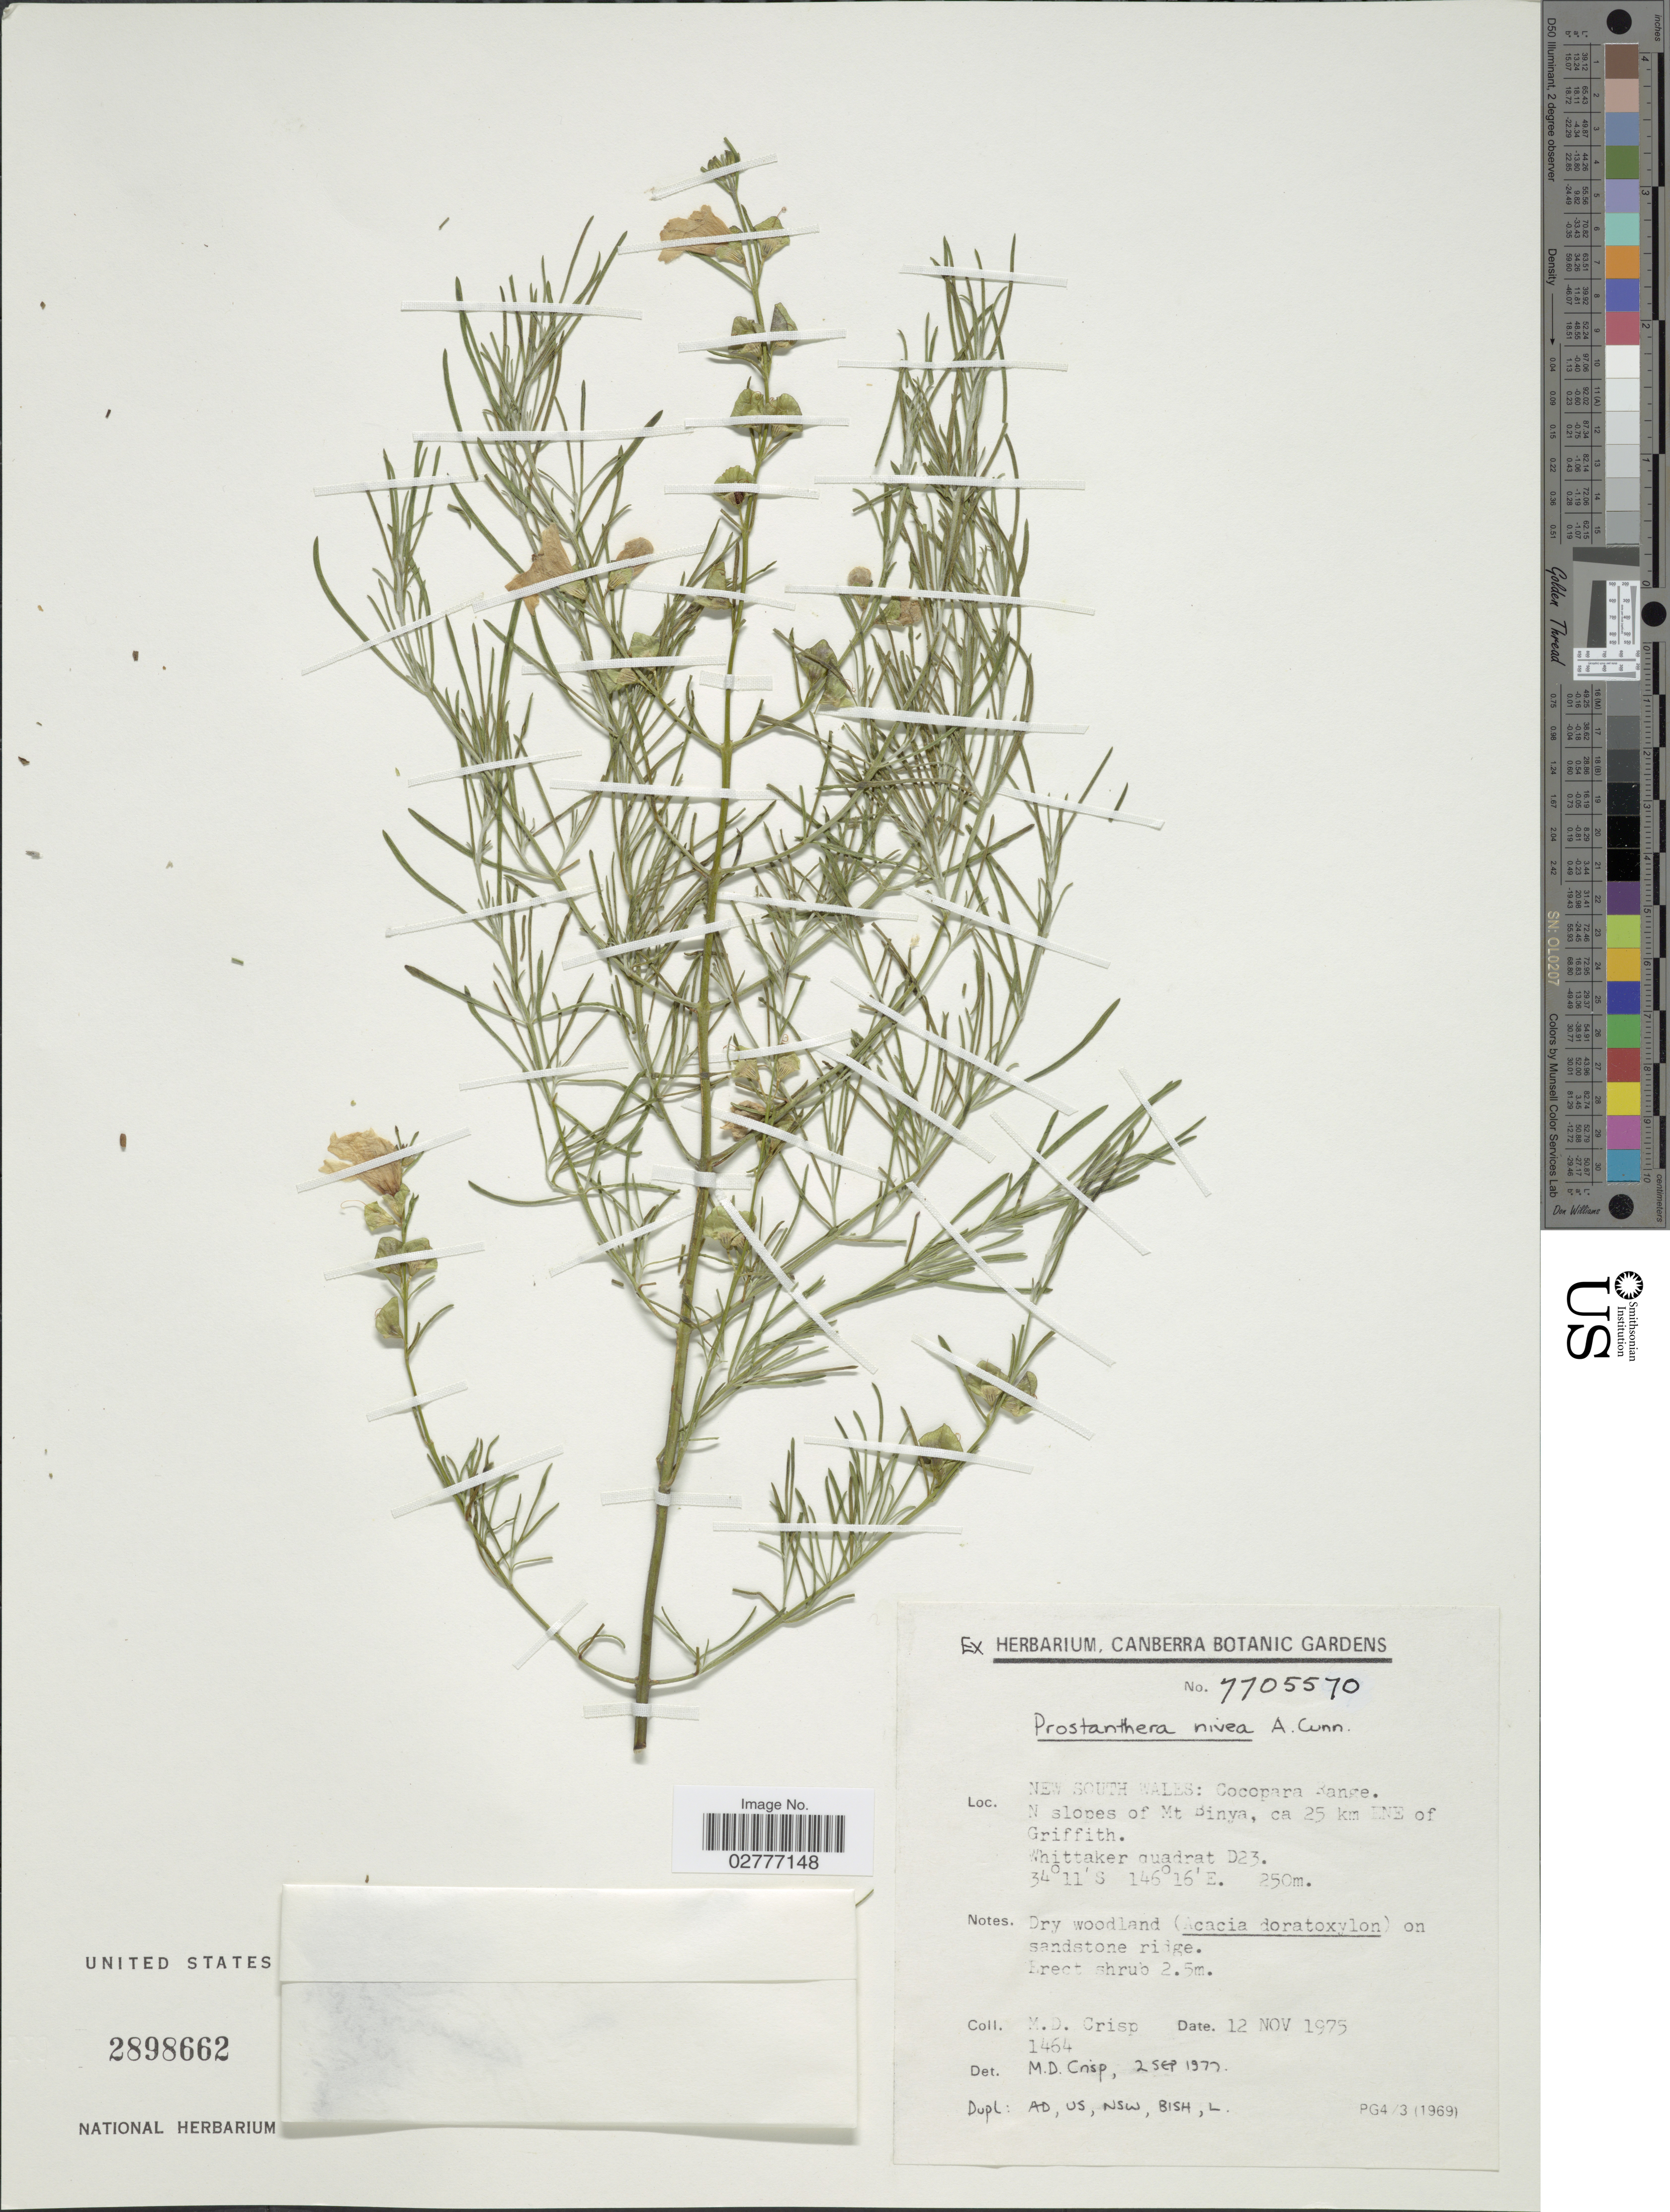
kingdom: Plantae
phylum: Tracheophyta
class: Magnoliopsida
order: Lamiales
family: Lamiaceae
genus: Prostanthera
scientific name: Prostanthera nivea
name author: A. Cunn. ex Benth.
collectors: M. Crisp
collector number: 1464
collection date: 1975-11-12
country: Australia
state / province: New South Wales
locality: Cocopara Range. N slopes of Mt. Binya, ca 25 km ENE of Griffith. Whittaker quadrat D23.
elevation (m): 250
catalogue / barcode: US 2898662